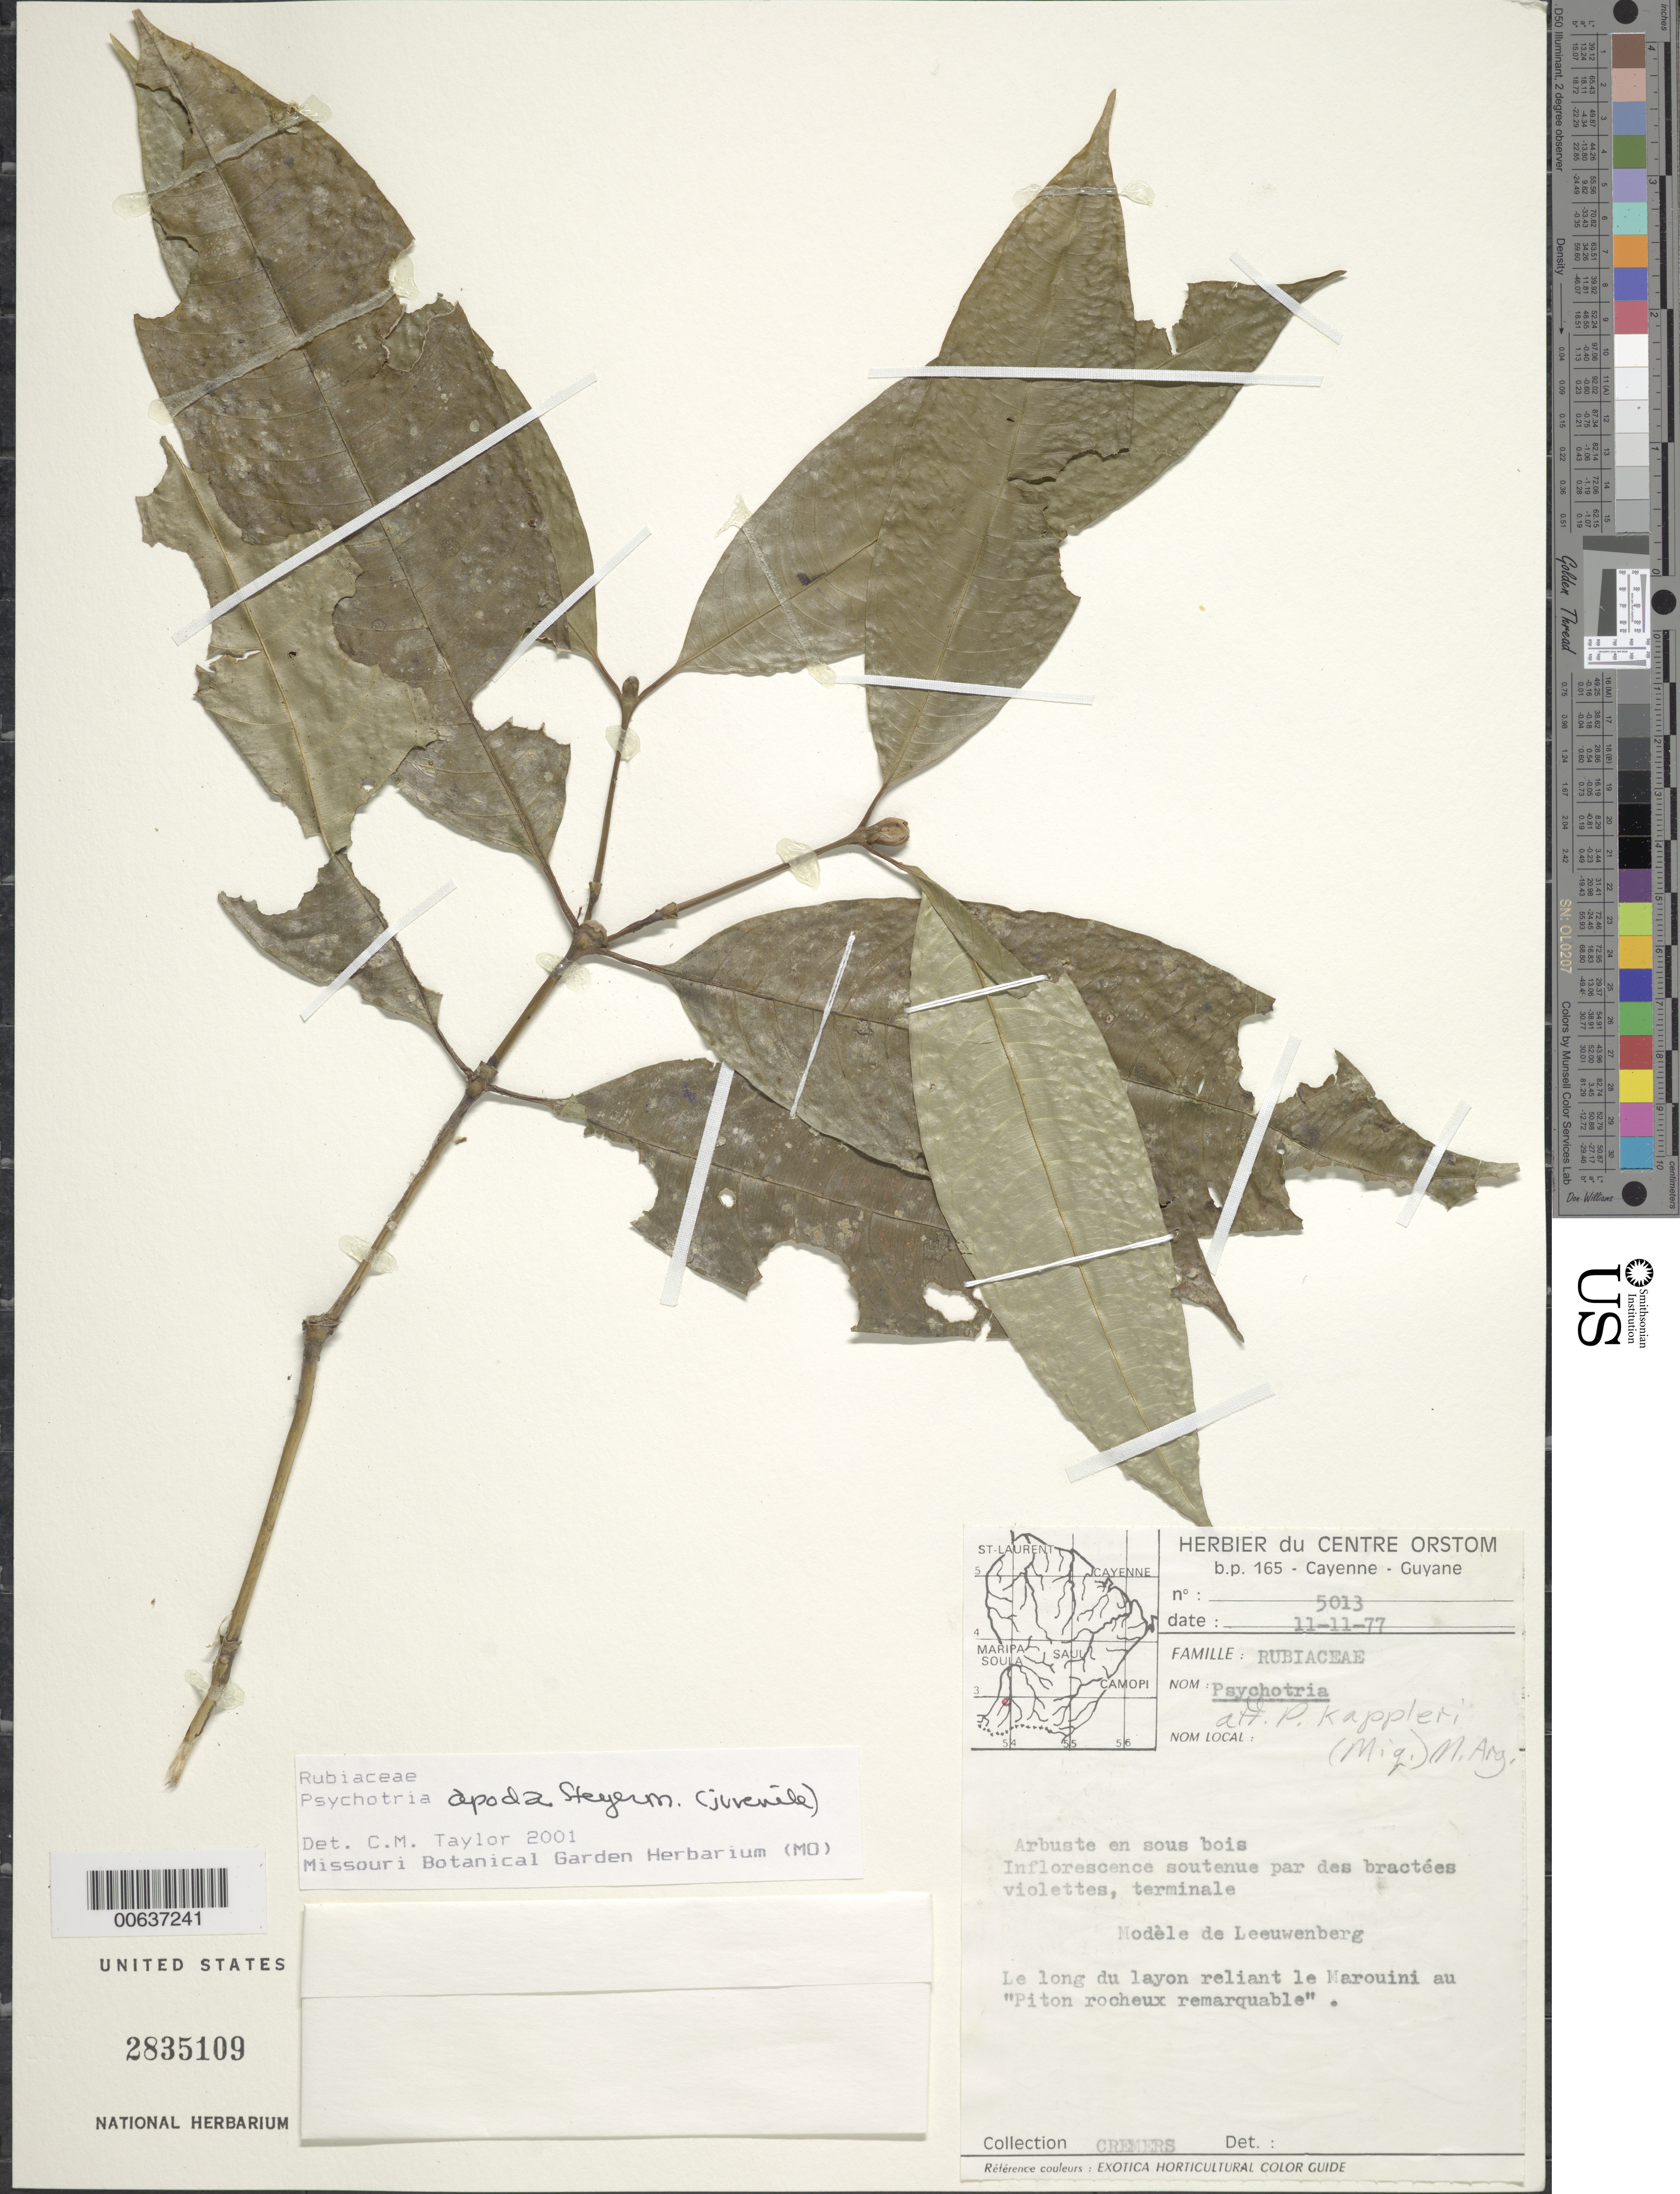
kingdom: Plantae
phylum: Tracheophyta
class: Magnoliopsida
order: Gentianales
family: Rubiaceae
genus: Palicourea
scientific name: Palicourea apoda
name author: (Steyerm.) Delprete & J.H. Kirkbr.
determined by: Kirkbride, J. H., Jr.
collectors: G. Cremers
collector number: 5013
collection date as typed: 11-Nov-77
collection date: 1977-11-11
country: French Guiana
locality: Roche Koutou, Bassin du Haut-Marouini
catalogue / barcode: US 2835109